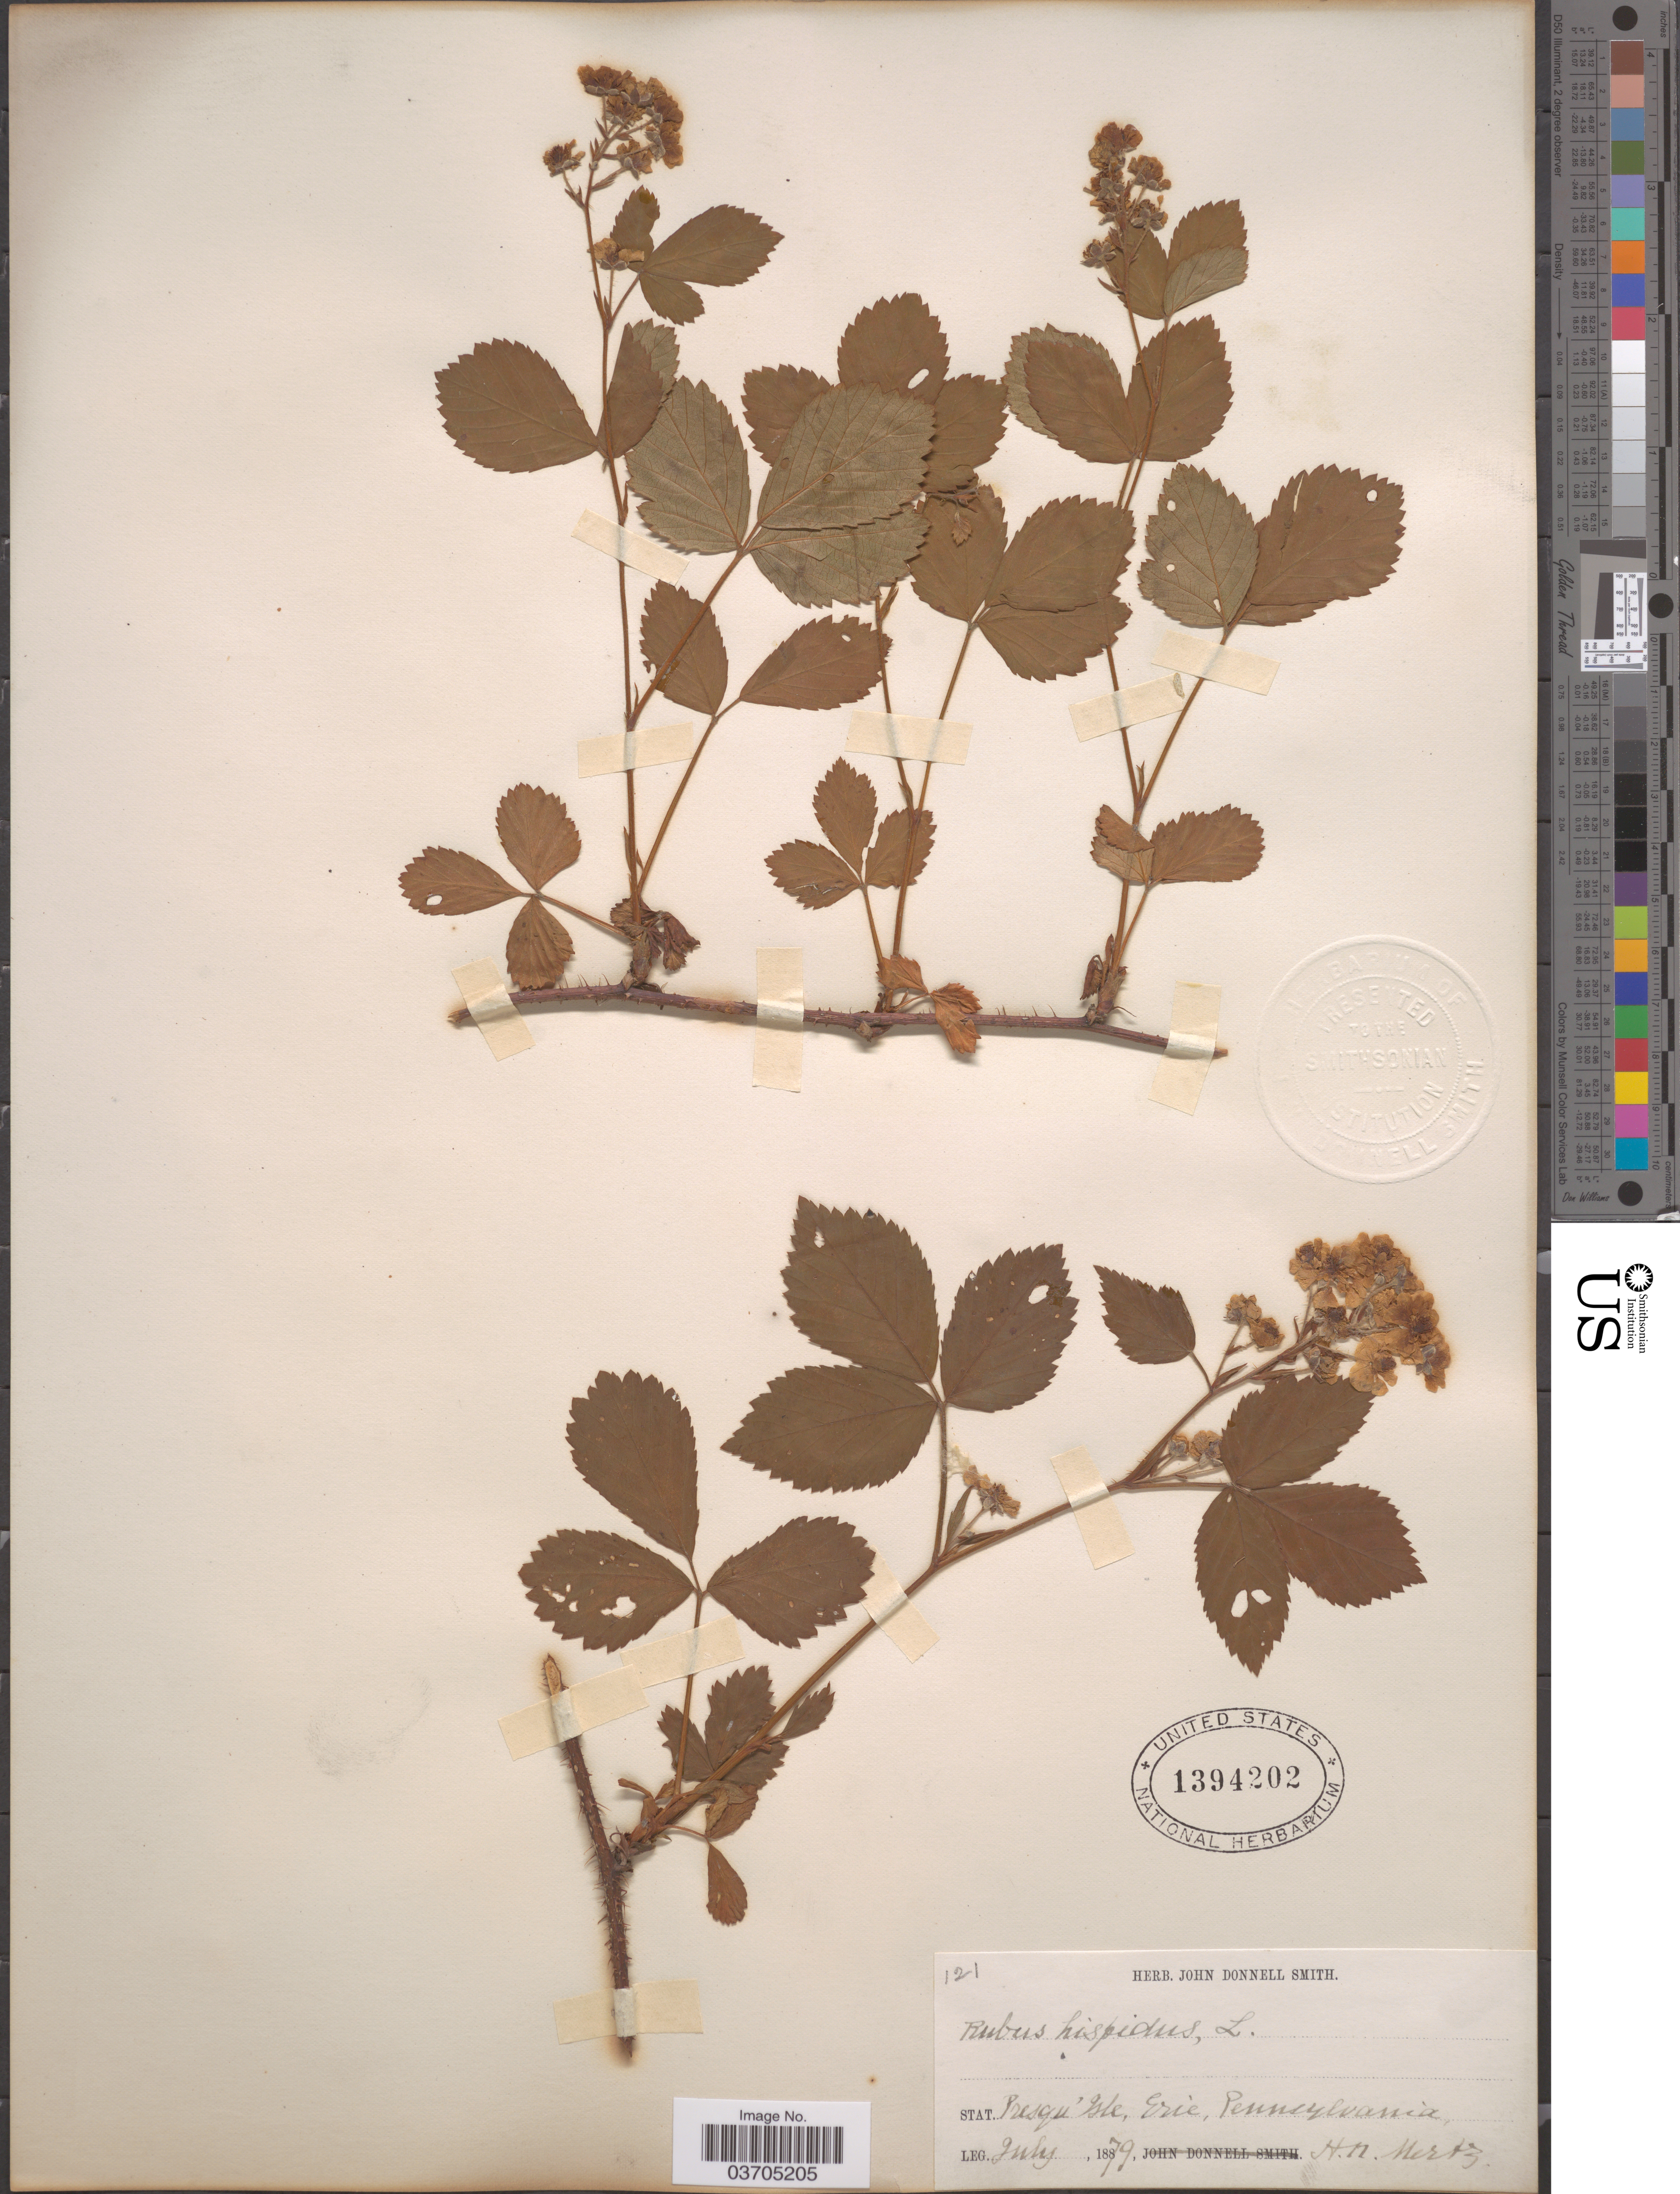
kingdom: Plantae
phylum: Tracheophyta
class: Magnoliopsida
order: Rosales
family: Rosaceae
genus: Rubus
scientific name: Rubus hispidus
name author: L.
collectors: H. Mertz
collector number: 121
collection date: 1879-07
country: United States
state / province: Pennsylvania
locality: Stat. Presqu'Isle, Erie.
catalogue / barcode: US 1394202